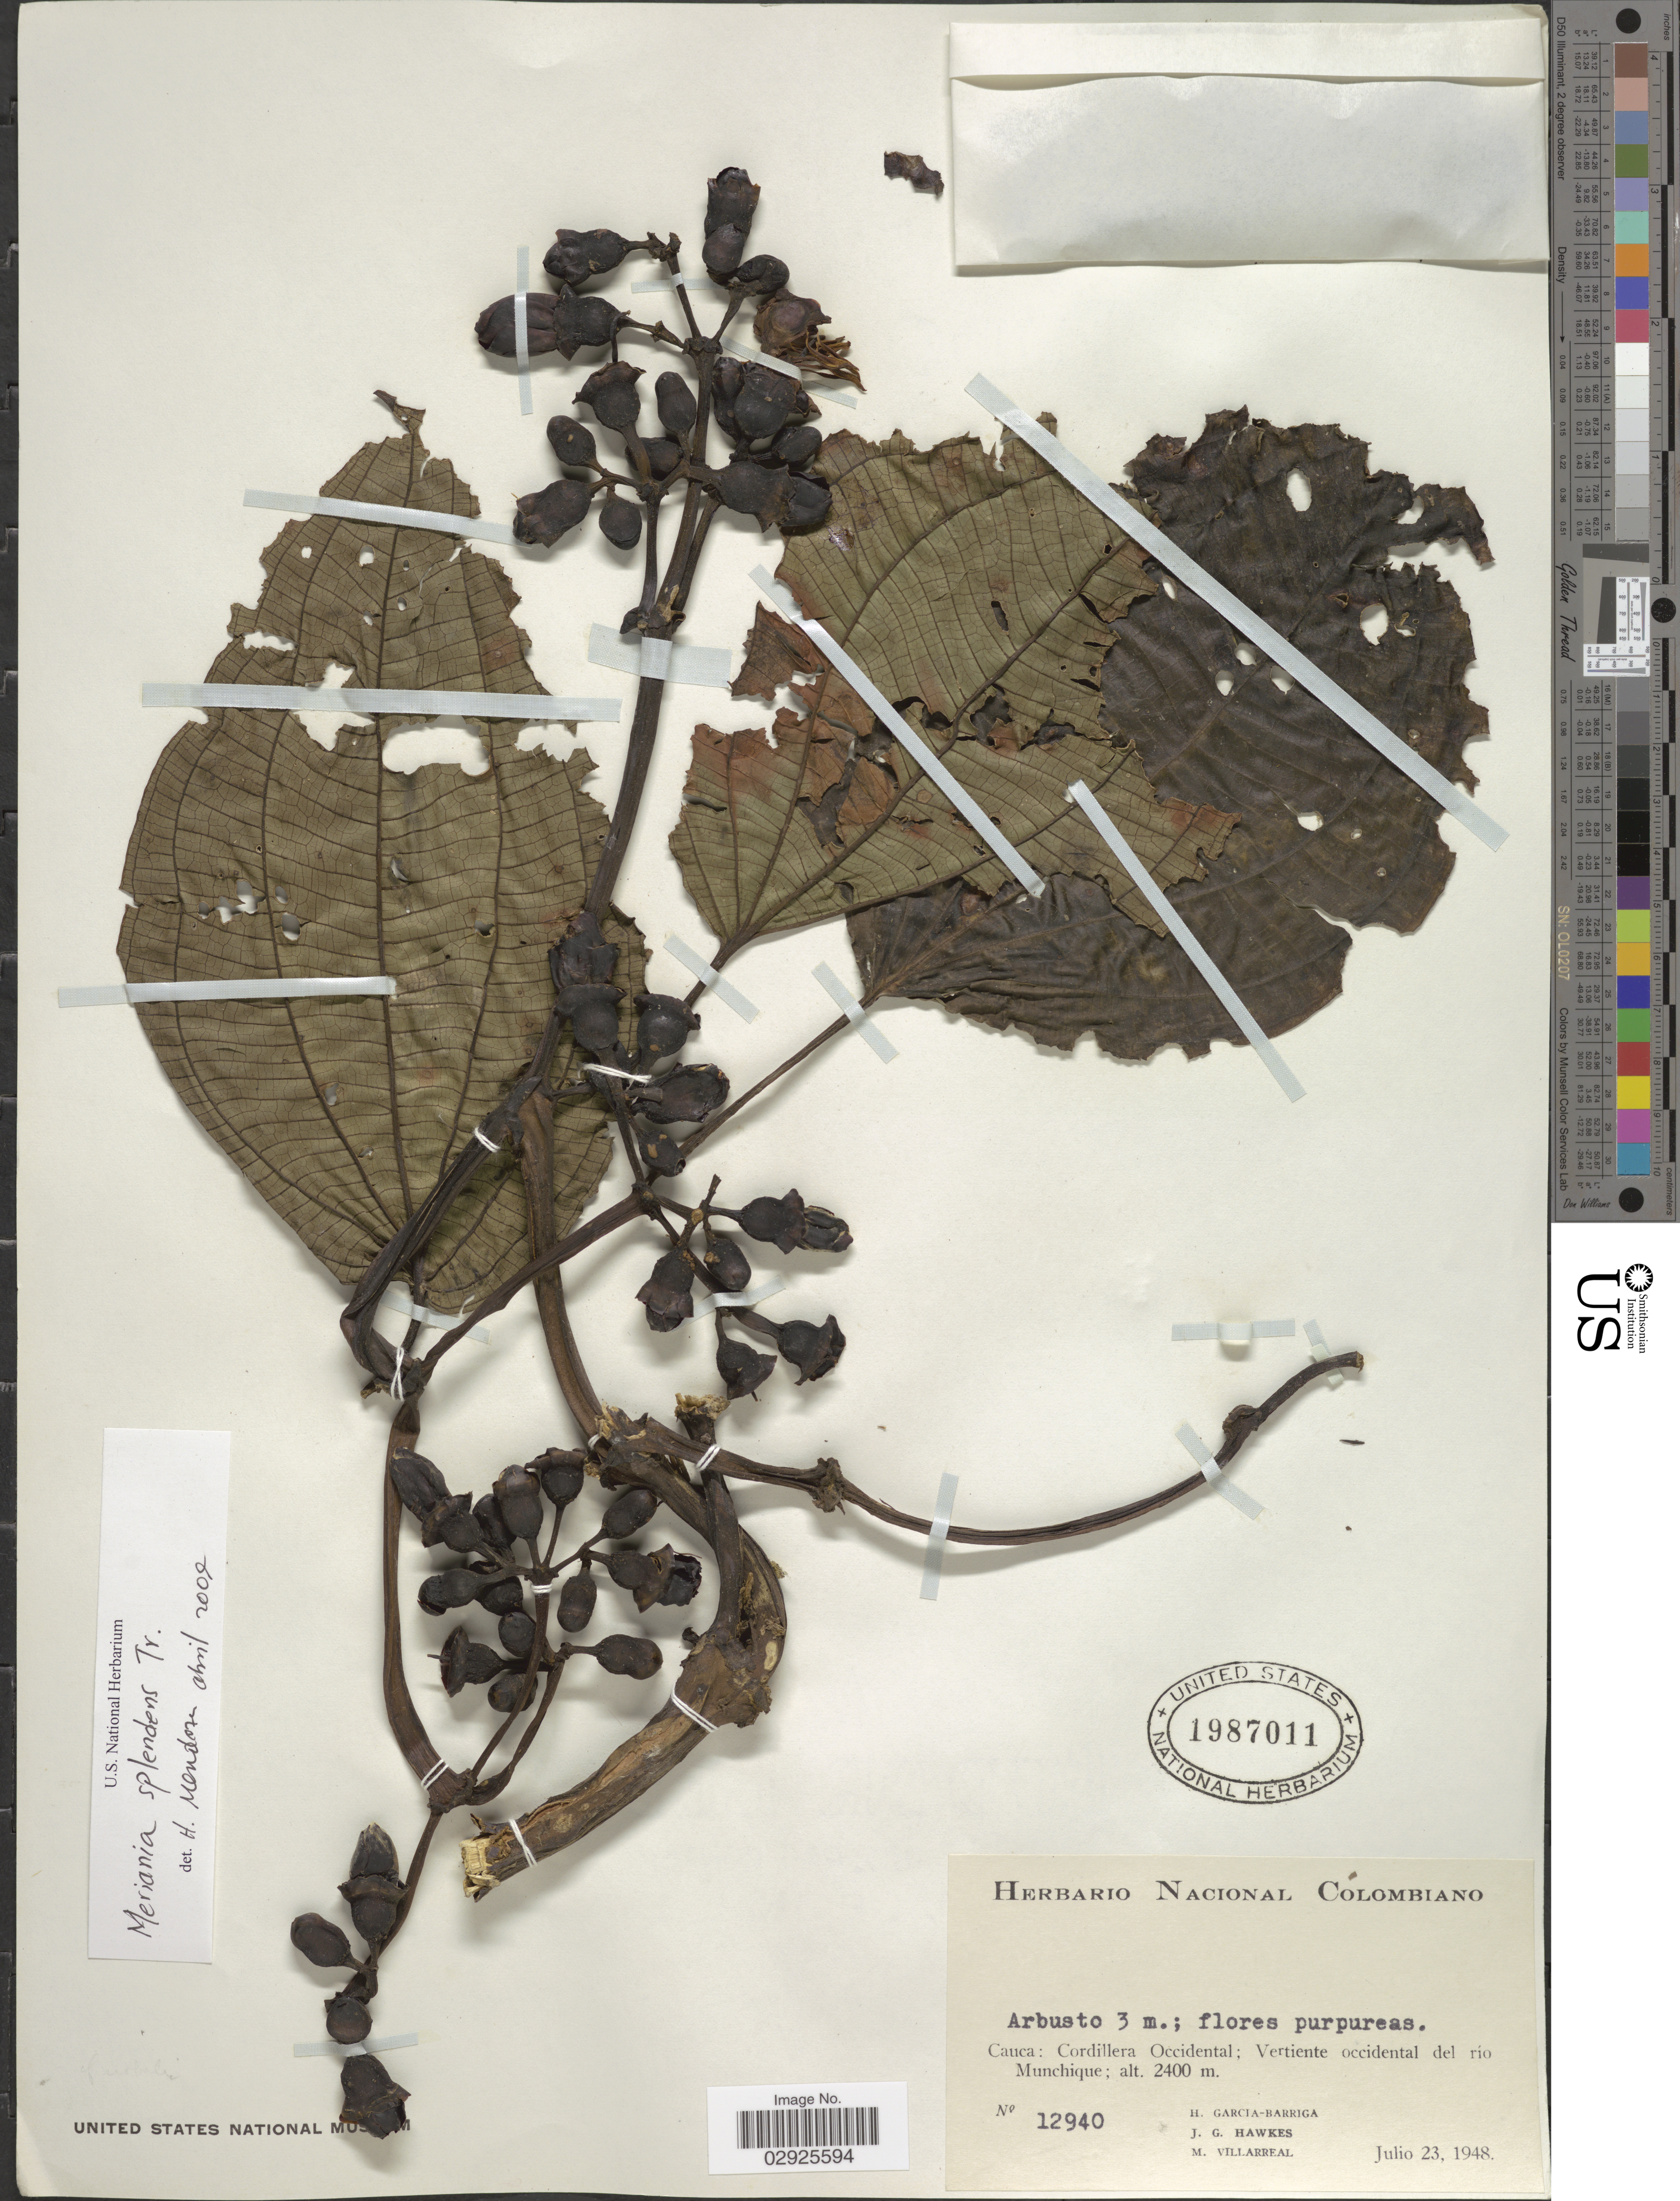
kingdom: Plantae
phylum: Tracheophyta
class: Magnoliopsida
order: Myrtales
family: Melastomataceae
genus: Meriania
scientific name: Meriania splendens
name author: Triana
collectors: H. García Barriga, J. Hawkes & M. Villareal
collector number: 12940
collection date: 1948-07-23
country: Colombia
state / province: Cauca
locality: Cauca: Cordillera Occidental; Vertiente occidental del rio Munchique.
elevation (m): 2400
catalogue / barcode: US 1987011